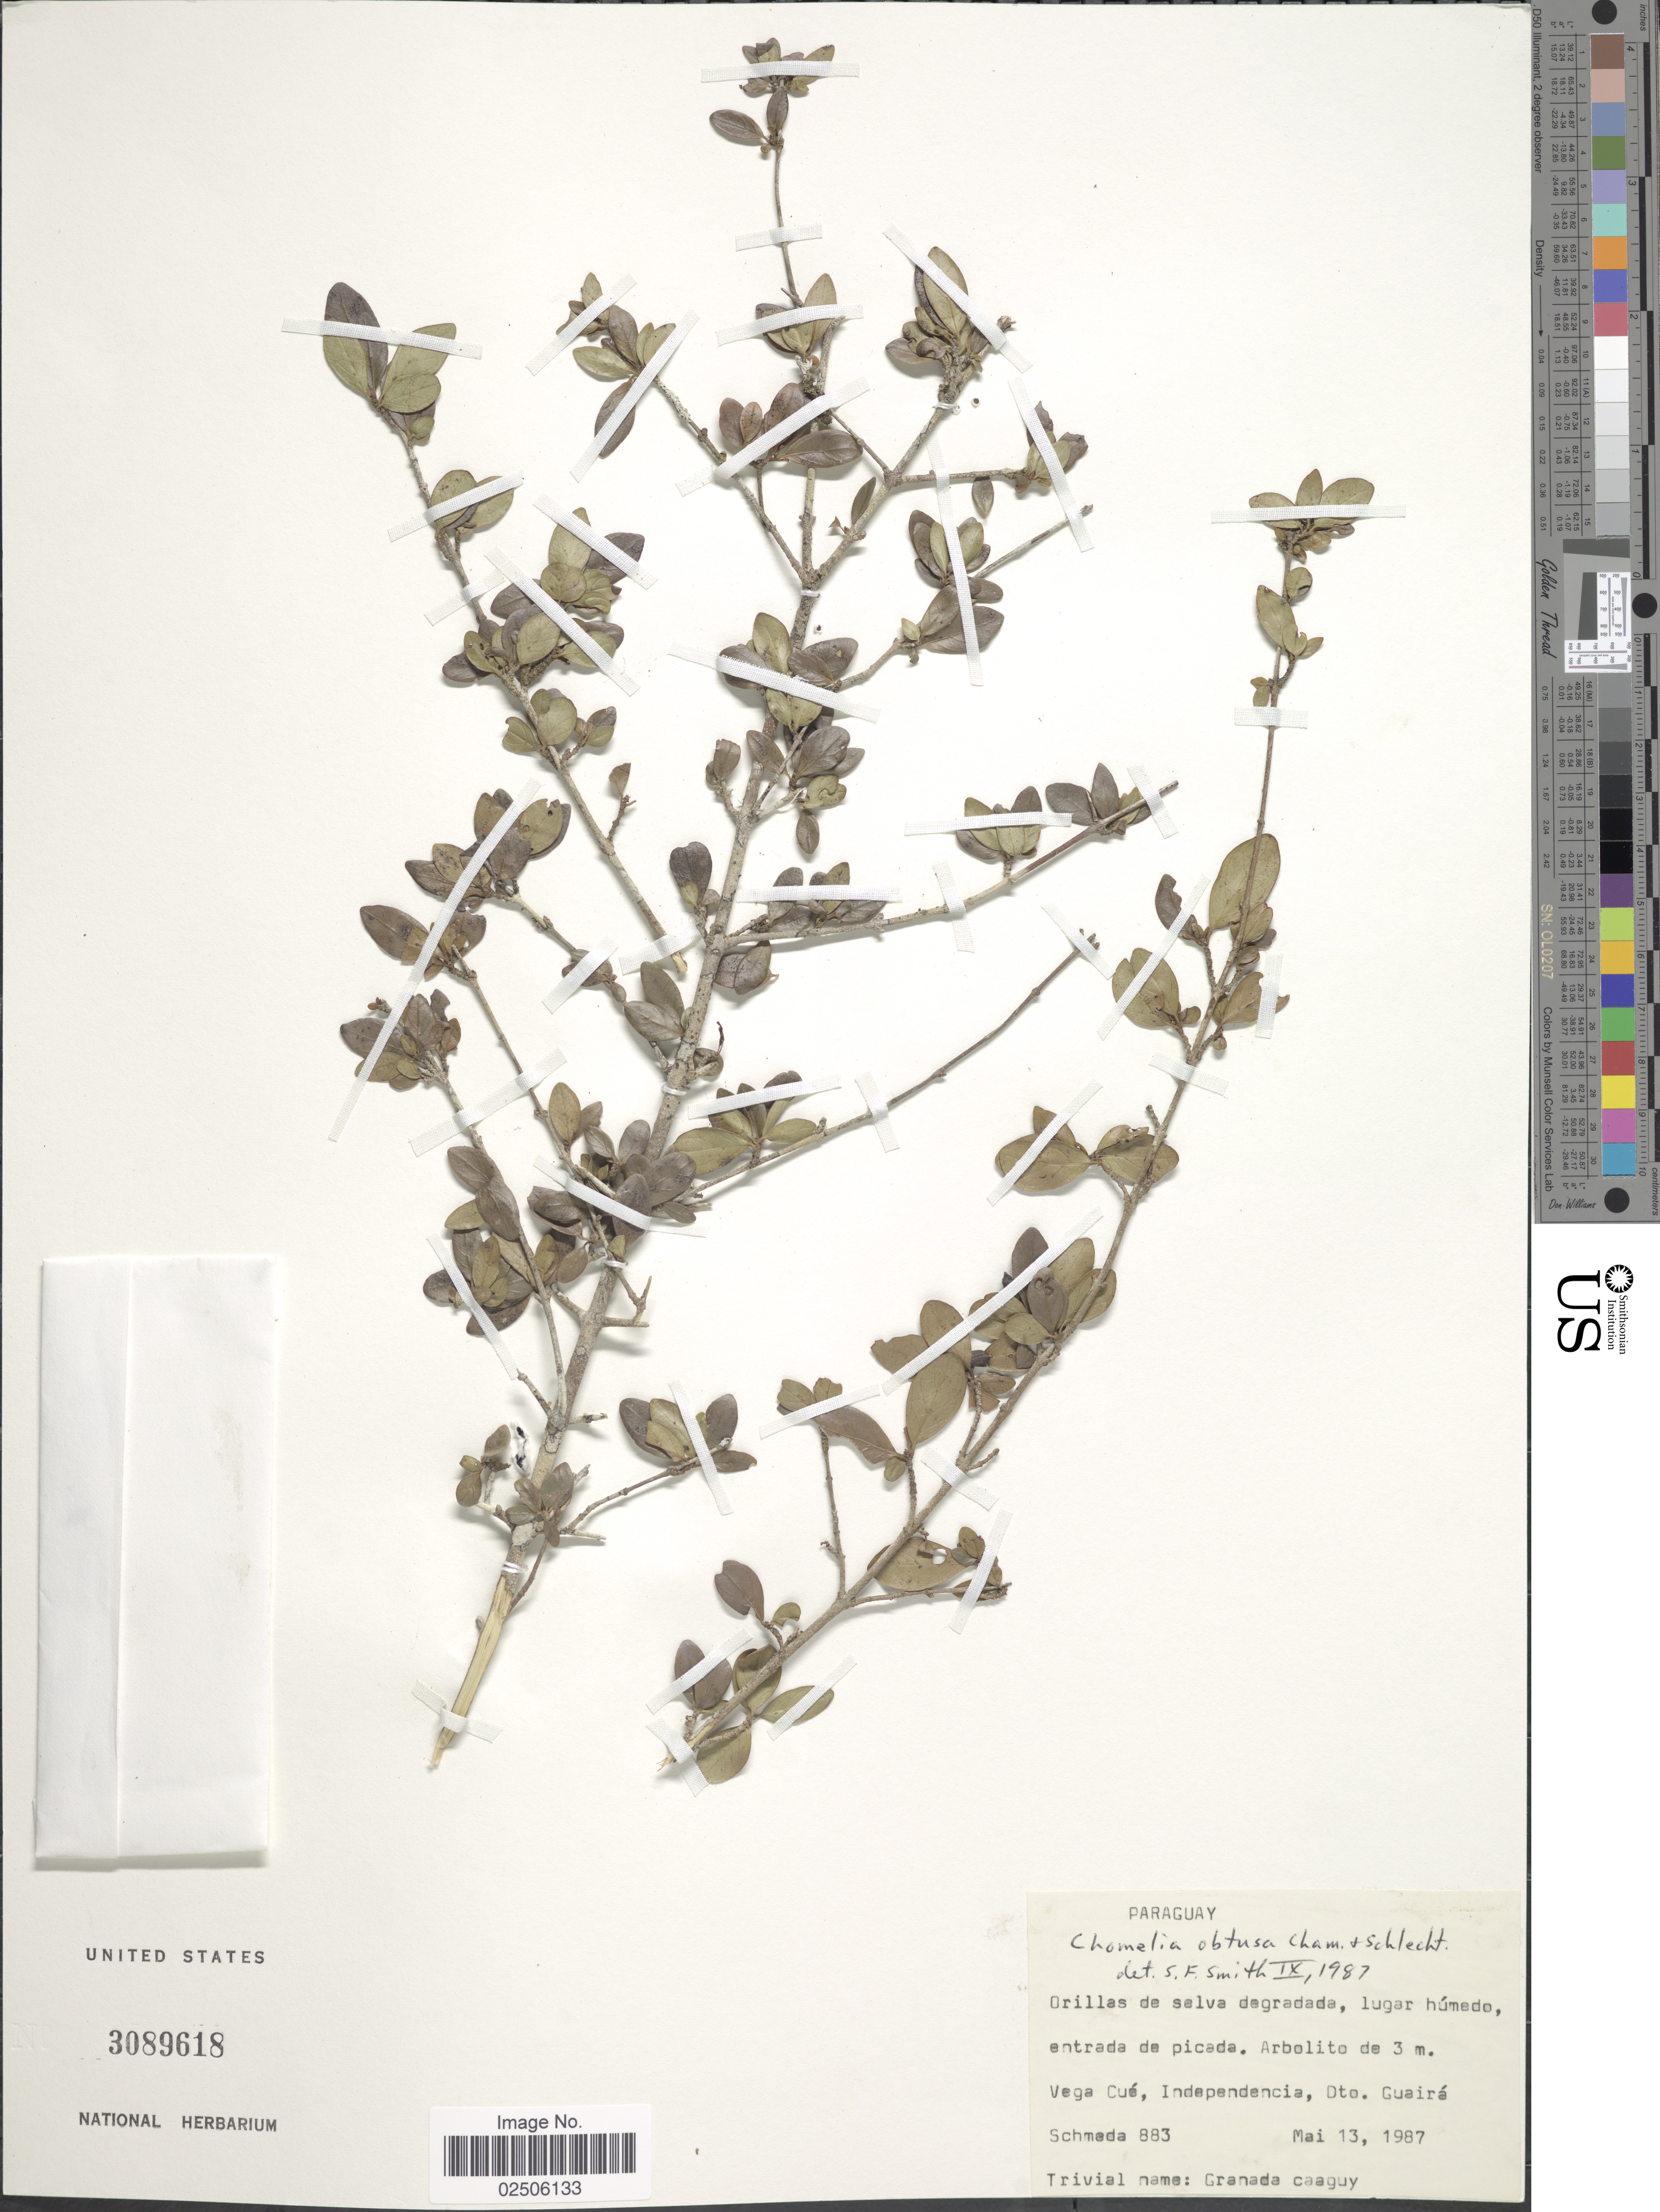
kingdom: Plantae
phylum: Tracheophyta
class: Magnoliopsida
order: Gentianales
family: Rubiaceae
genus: Chomelia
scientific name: Chomelia obtusa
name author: Cham. & Schltdl.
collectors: G. Schmeda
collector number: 883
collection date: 1987-05-13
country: Paraguay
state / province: Guaira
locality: Vega Cue, Independencia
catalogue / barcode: US 3089618